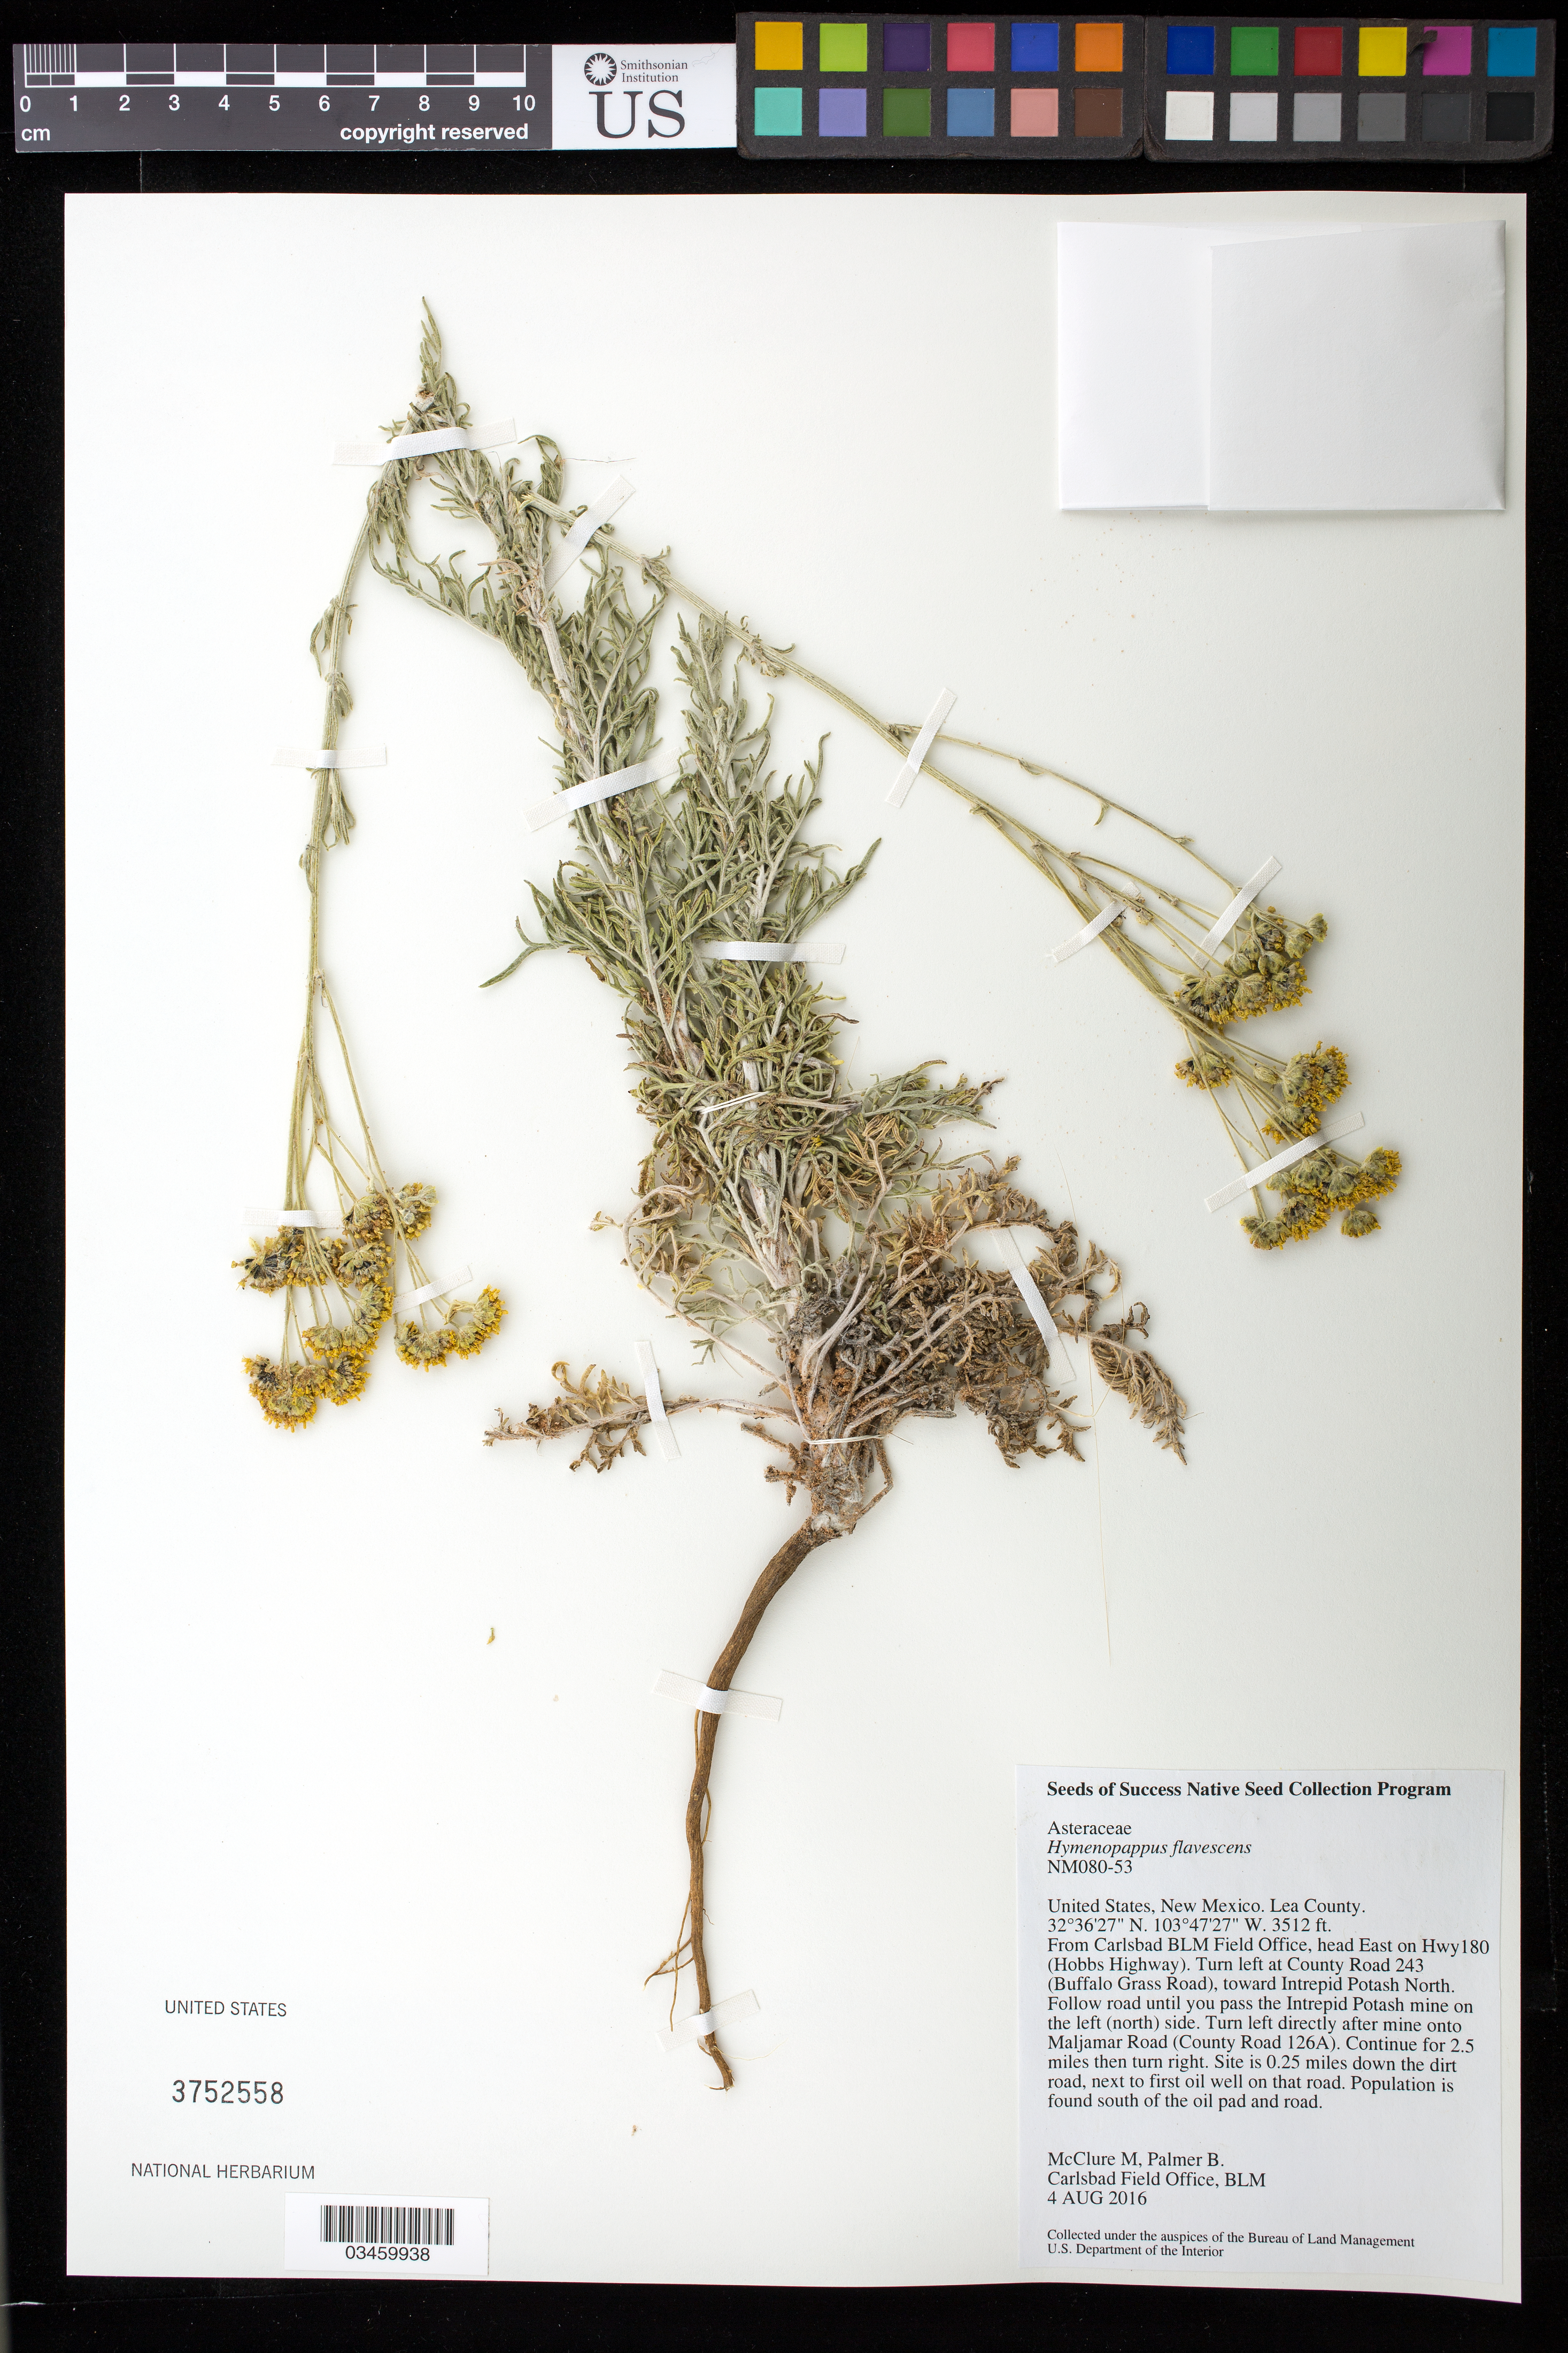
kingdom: Plantae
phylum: Tracheophyta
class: Magnoliopsida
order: Asterales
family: Asteraceae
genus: Hymenopappus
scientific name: Hymenopappus flavescens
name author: A. Gray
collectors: M. McClure & B. Palmer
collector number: NM080-53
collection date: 2016-08-04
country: United States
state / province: New Mexico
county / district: Lea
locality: After Intrepid Potash mine 2.5 mi. on Maljamar Road (County Rd 126 A)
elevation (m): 1070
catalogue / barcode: US 3752558